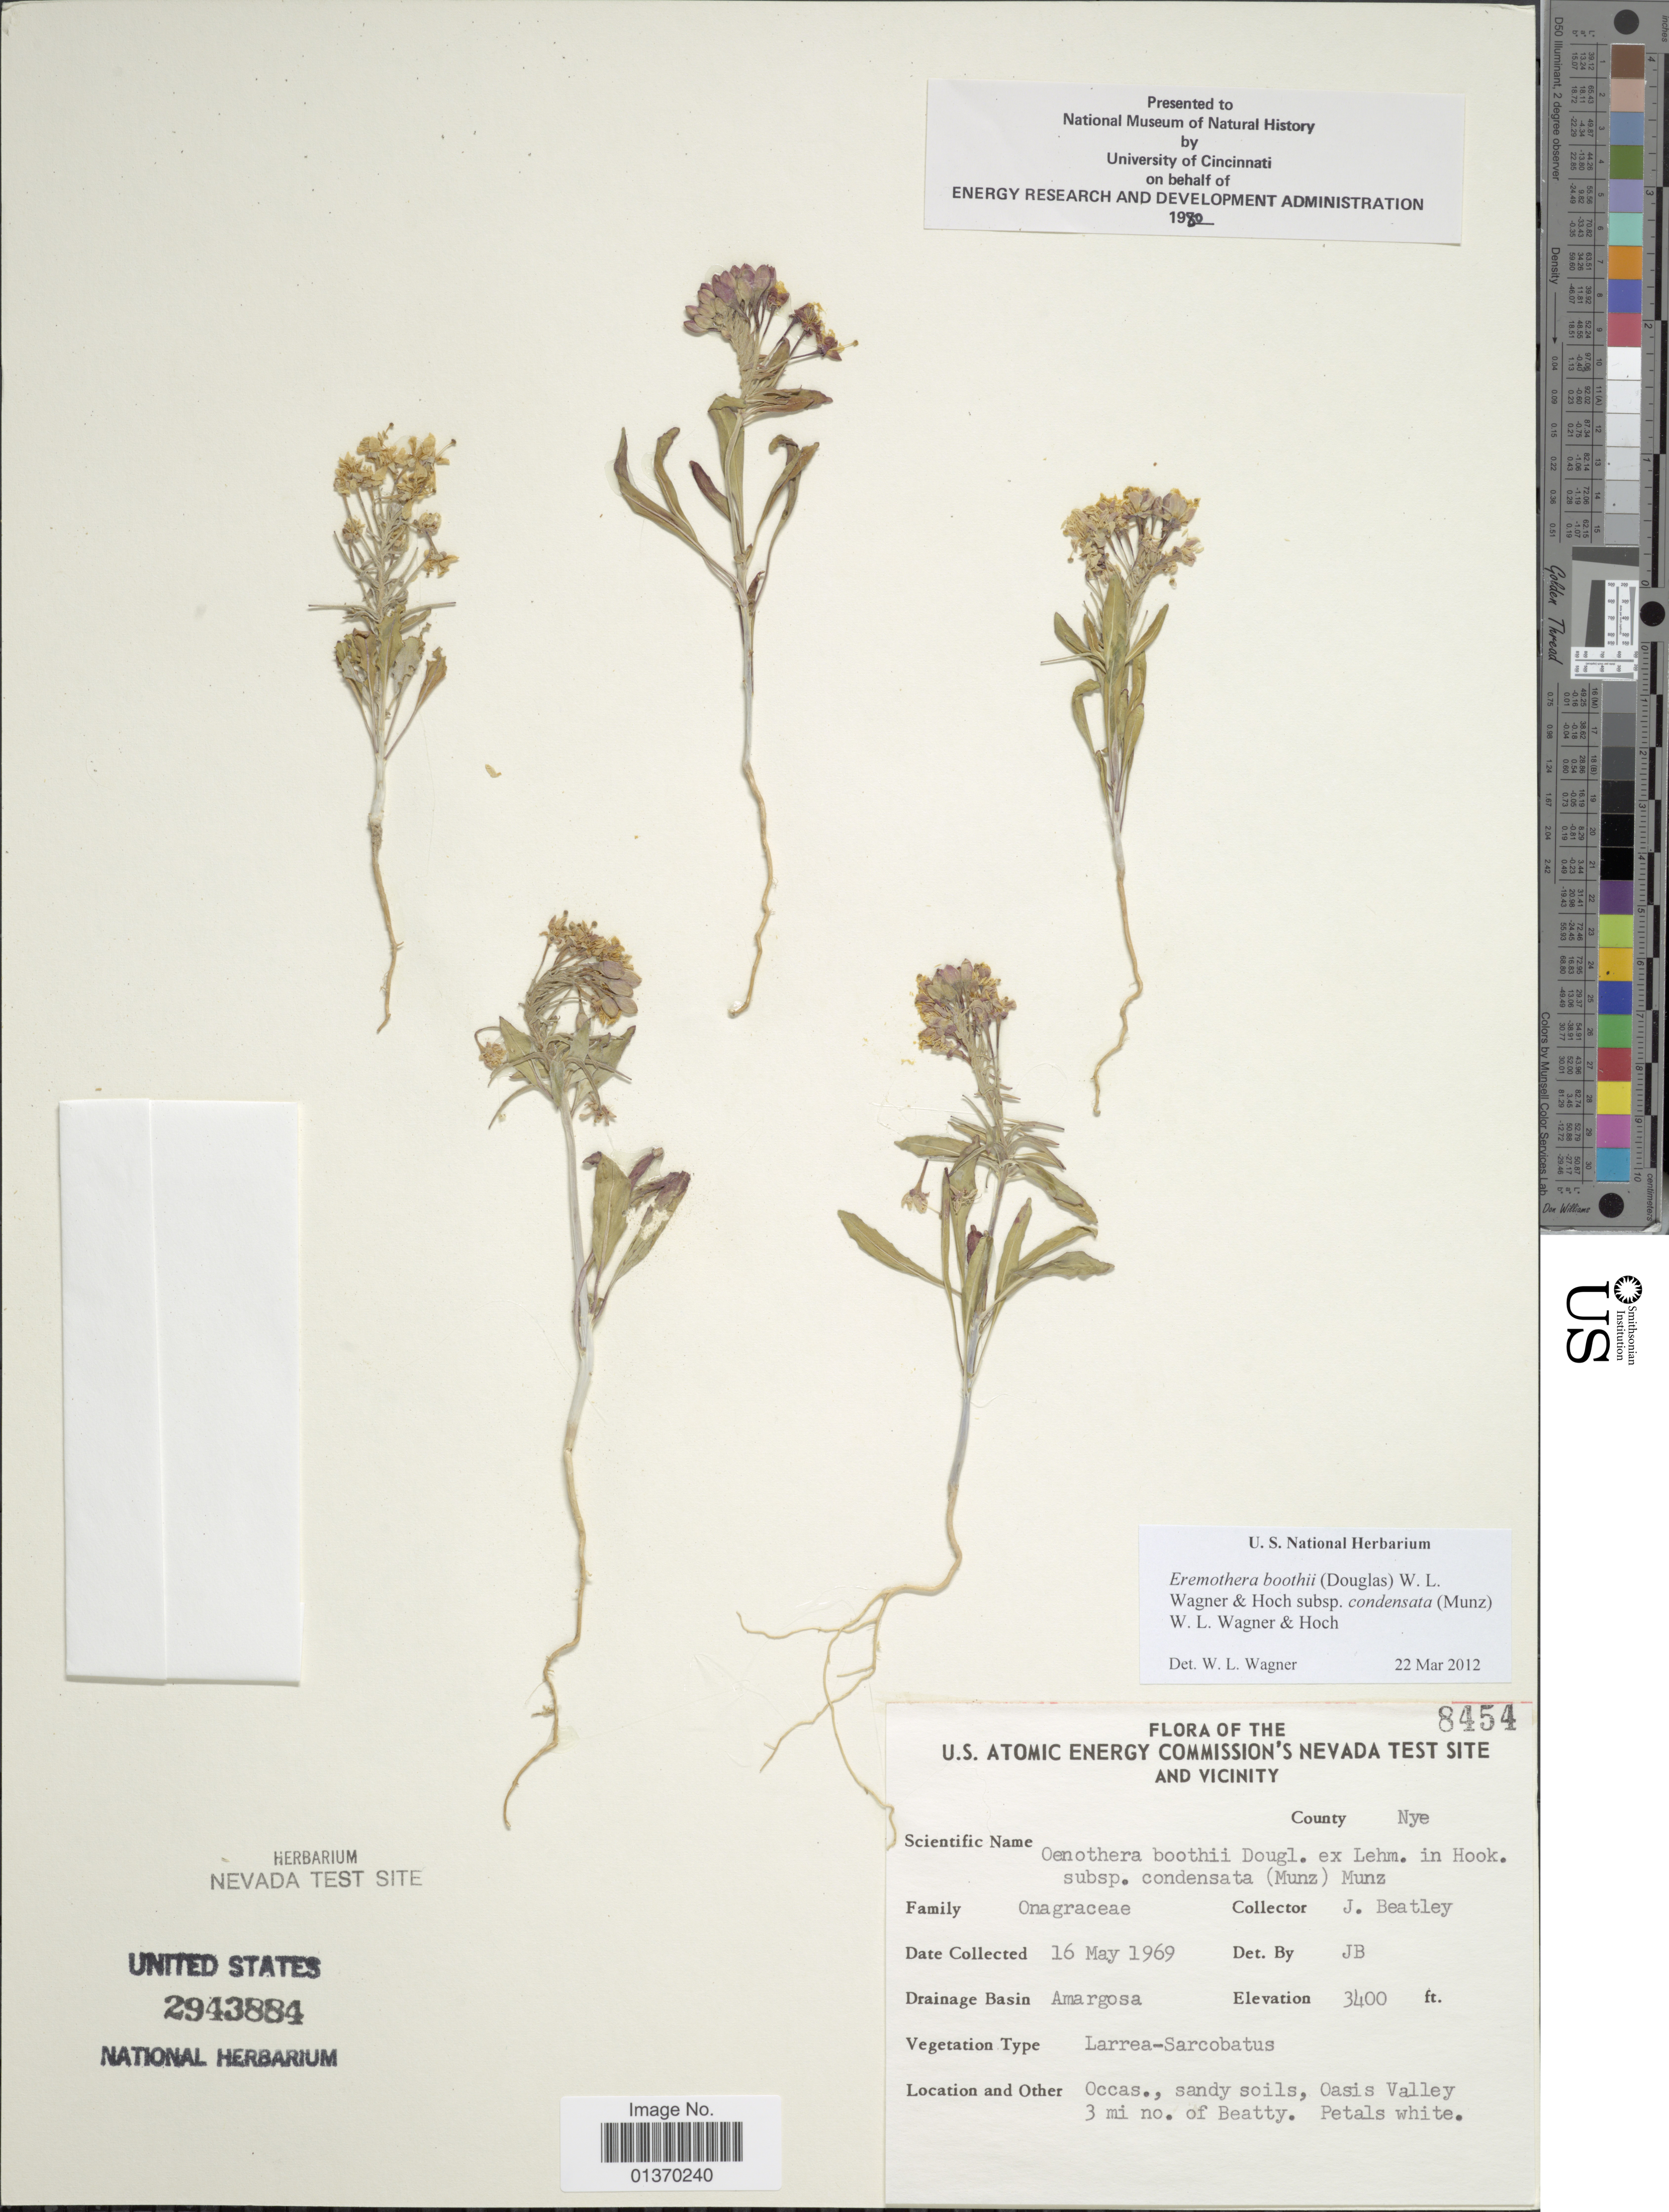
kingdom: Plantae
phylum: Tracheophyta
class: Magnoliopsida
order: Myrtales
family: Onagraceae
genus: Eremothera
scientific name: Eremothera boothii subsp. condensata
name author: (Munz) W.L. Wagner & Hoch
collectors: J. C. Beatley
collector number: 8454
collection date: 1969-05-16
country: United States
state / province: Nevada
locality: U. S. Atomic Energy Commission's Nevada Test Site and Vicinity, Occas., sandy soils, Oasis Valley 3 mi no. of Beatty. County Nye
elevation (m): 1036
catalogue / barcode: US 2943884